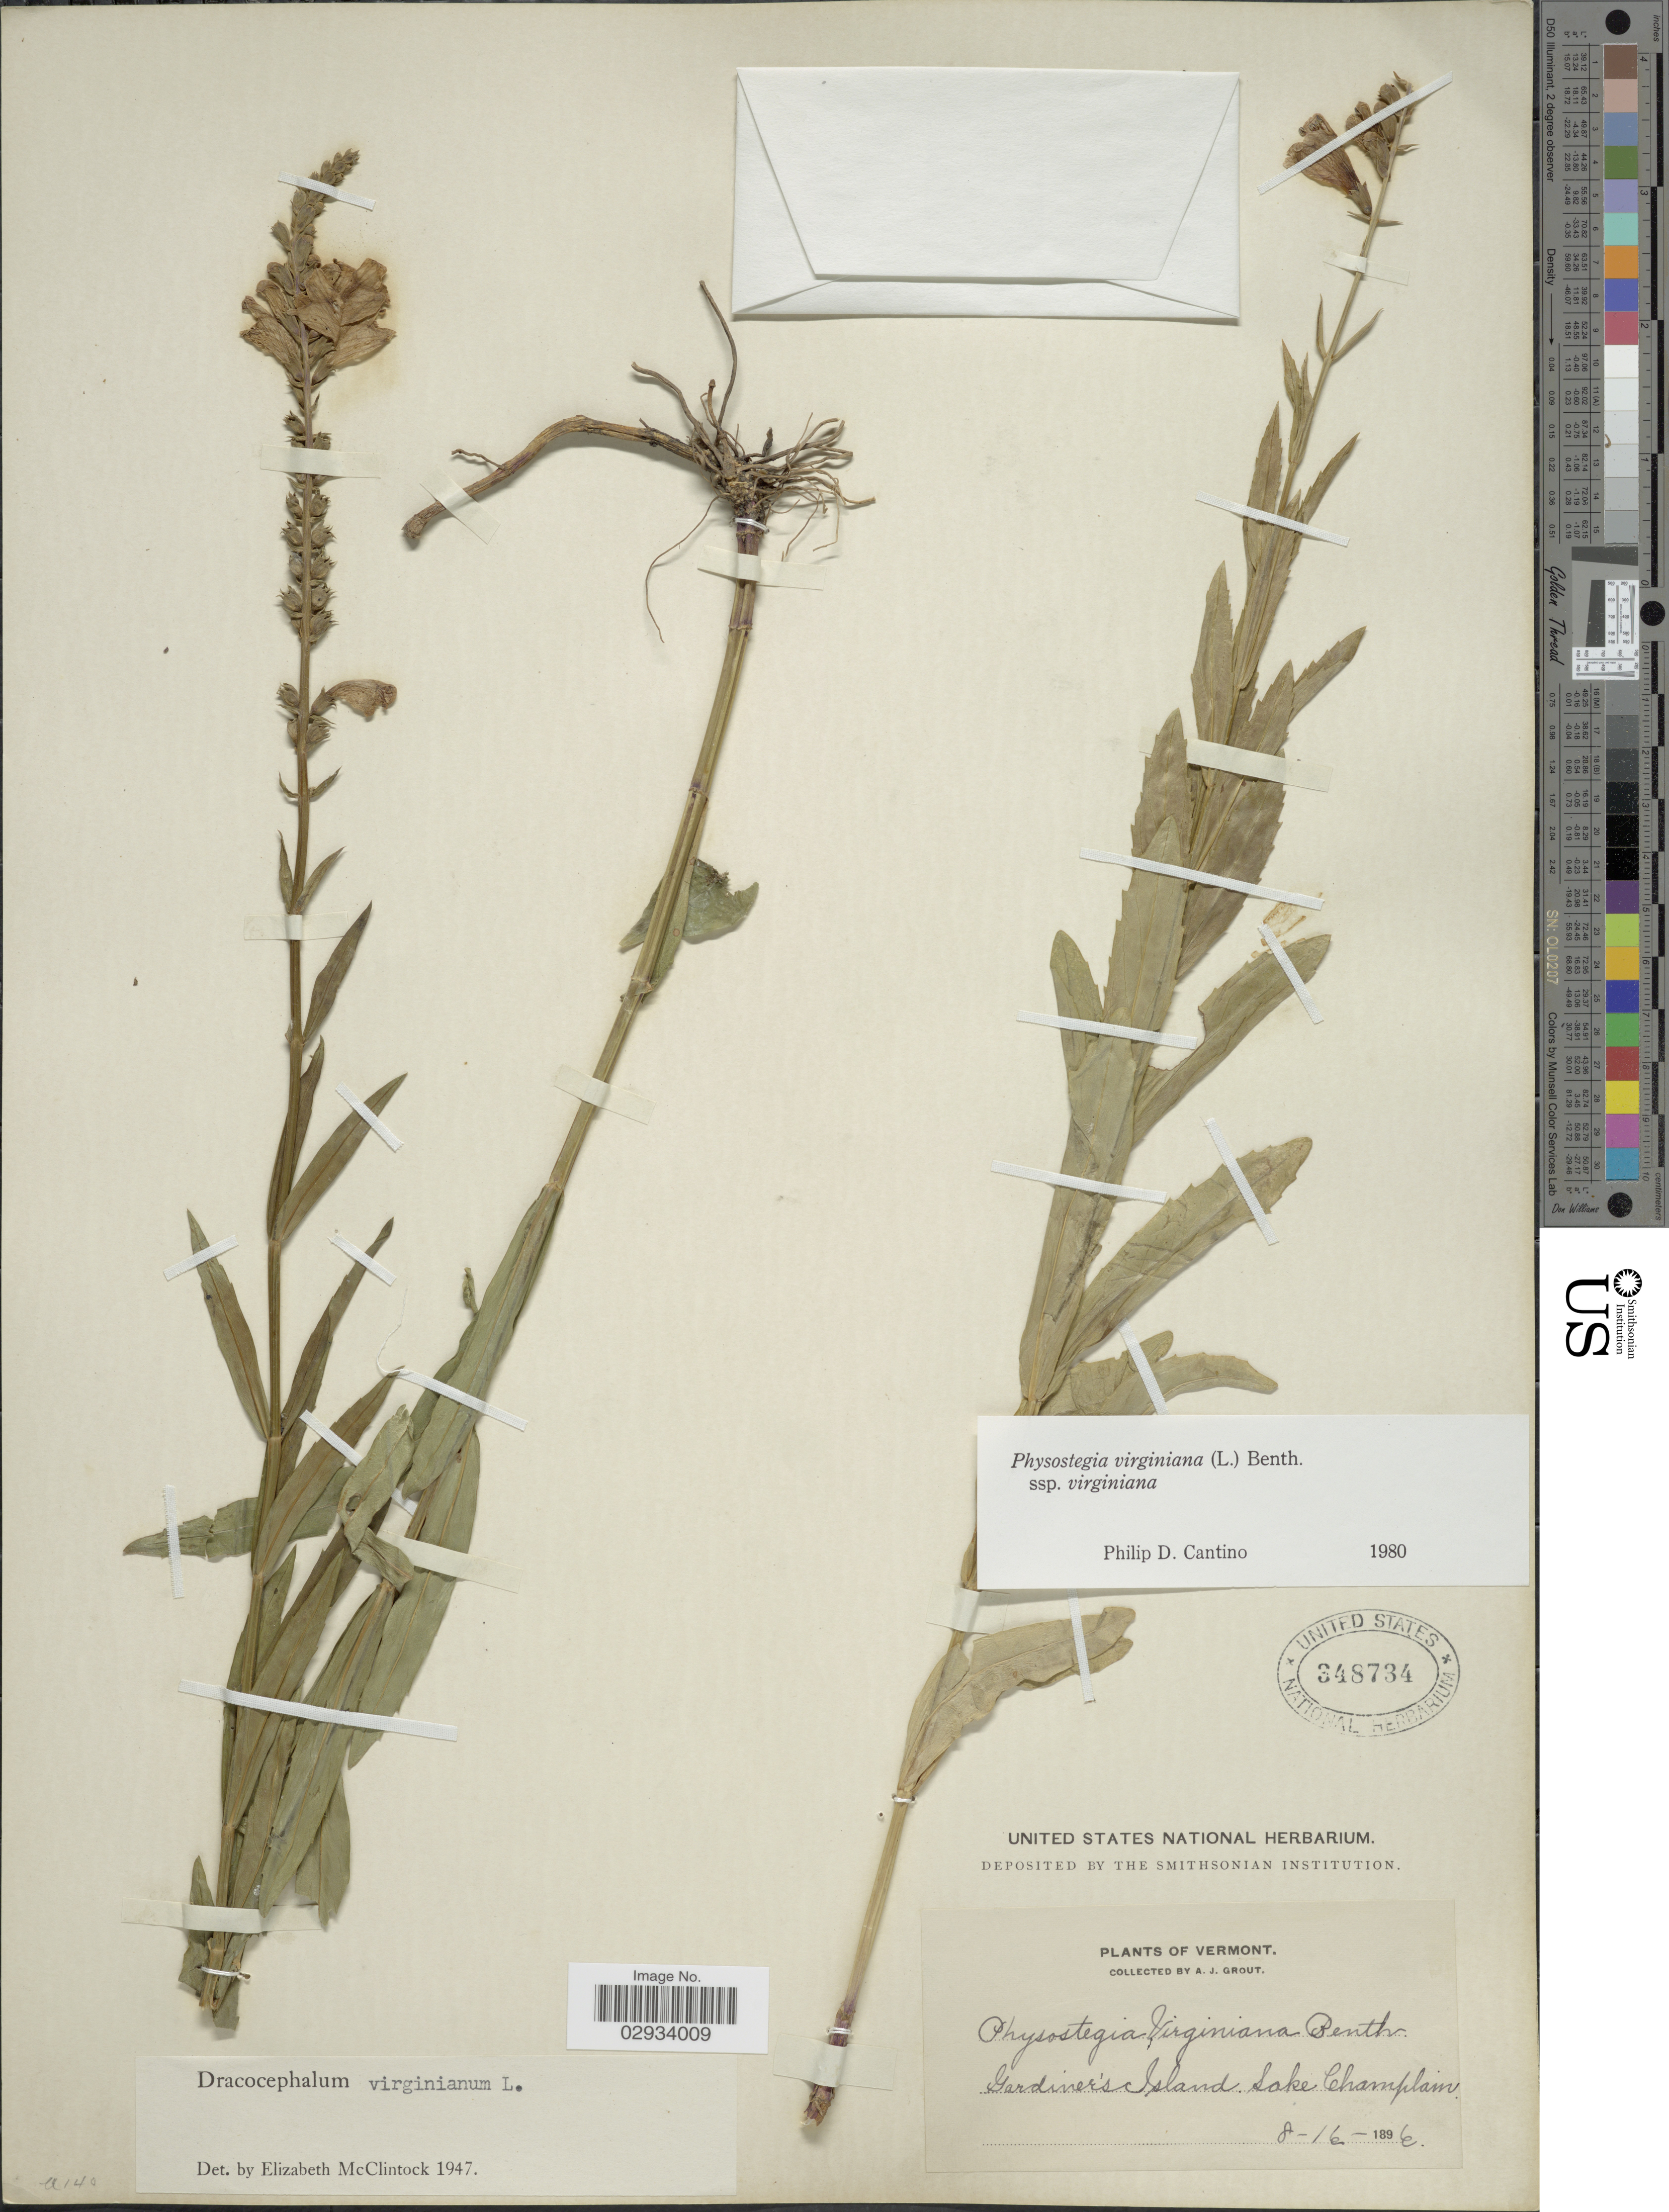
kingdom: Plantae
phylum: Tracheophyta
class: Magnoliopsida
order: Lamiales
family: Lamiaceae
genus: Physostegia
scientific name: Physostegia virginiana subsp. virginiana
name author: (L.) Benth.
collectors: A. J. Grout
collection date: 1896-08-16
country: United States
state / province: Vermont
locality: Gardiner's Island, Lake Champlain.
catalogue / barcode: US 348734